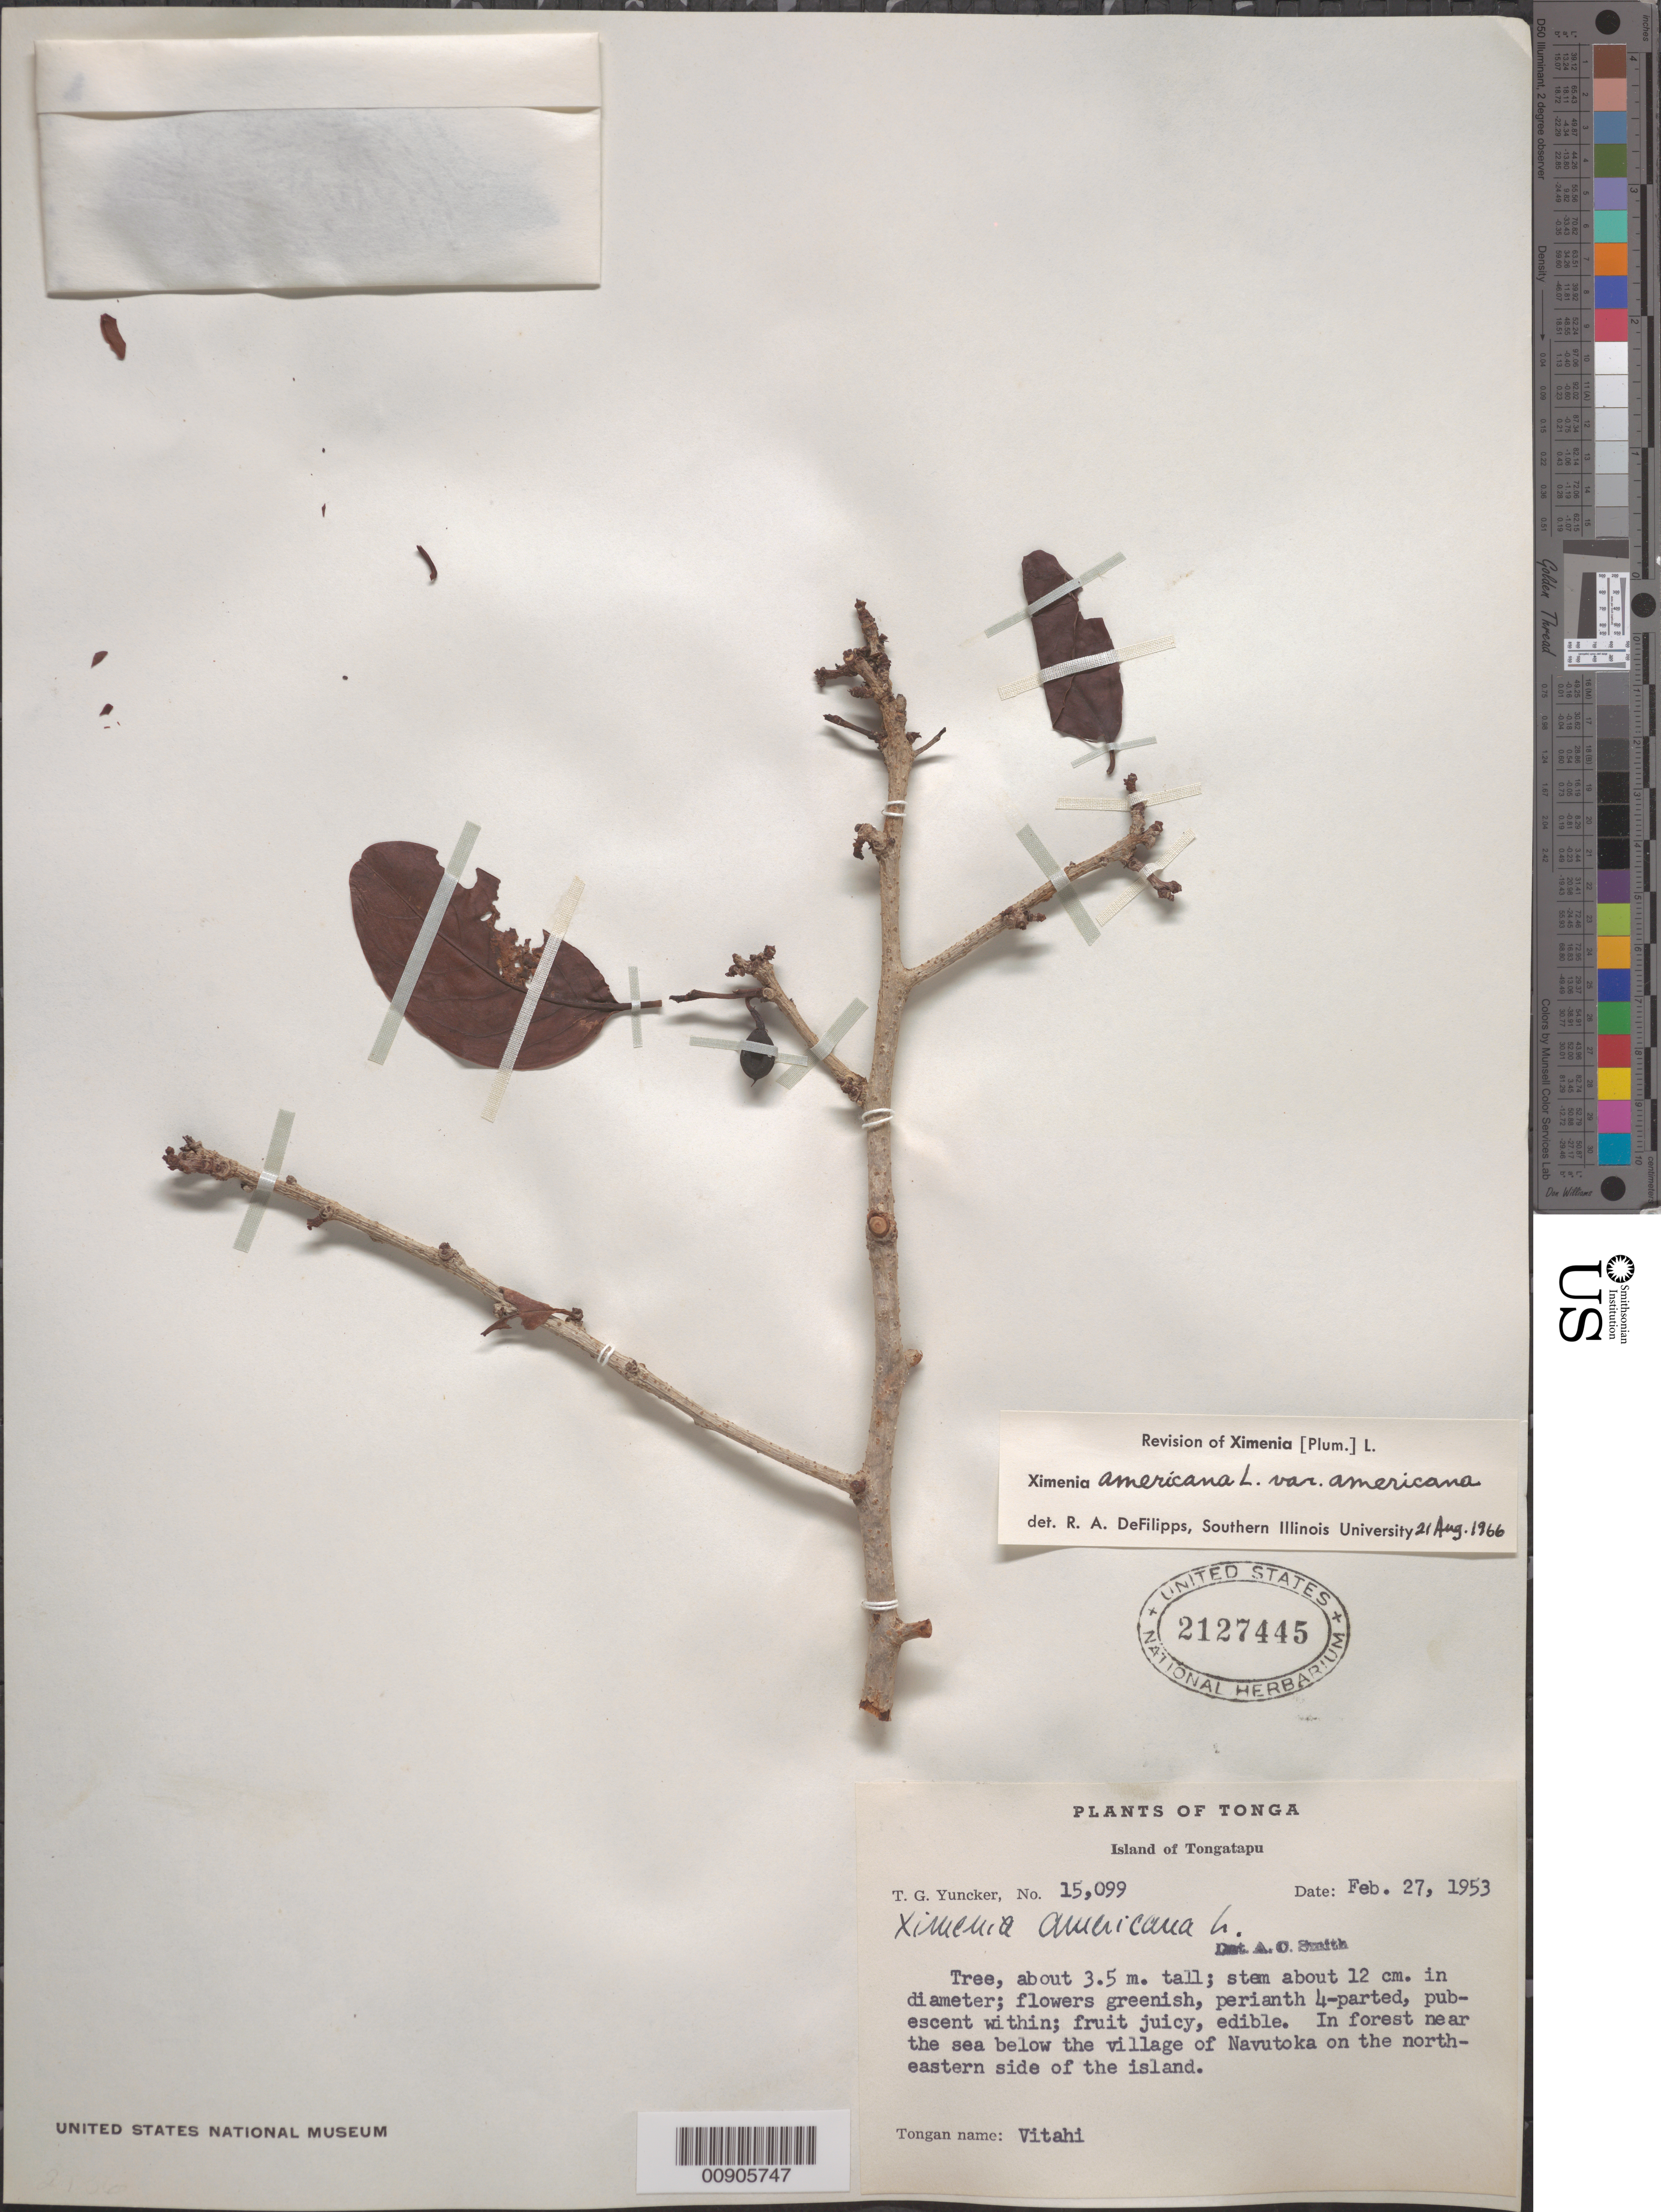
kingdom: Plantae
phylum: Tracheophyta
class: Magnoliopsida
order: Santalales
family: Ximeniaceae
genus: Ximenia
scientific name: Ximenia americana var. americana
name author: L.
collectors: T. G. Yuncker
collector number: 15099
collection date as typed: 27 Feb 1953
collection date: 1953-02-27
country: Tonga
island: Tongatapu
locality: Tongatapu Group, on northeastern side of the island, below the village of Navutoka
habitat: in forest near the sea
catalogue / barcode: US 2127445